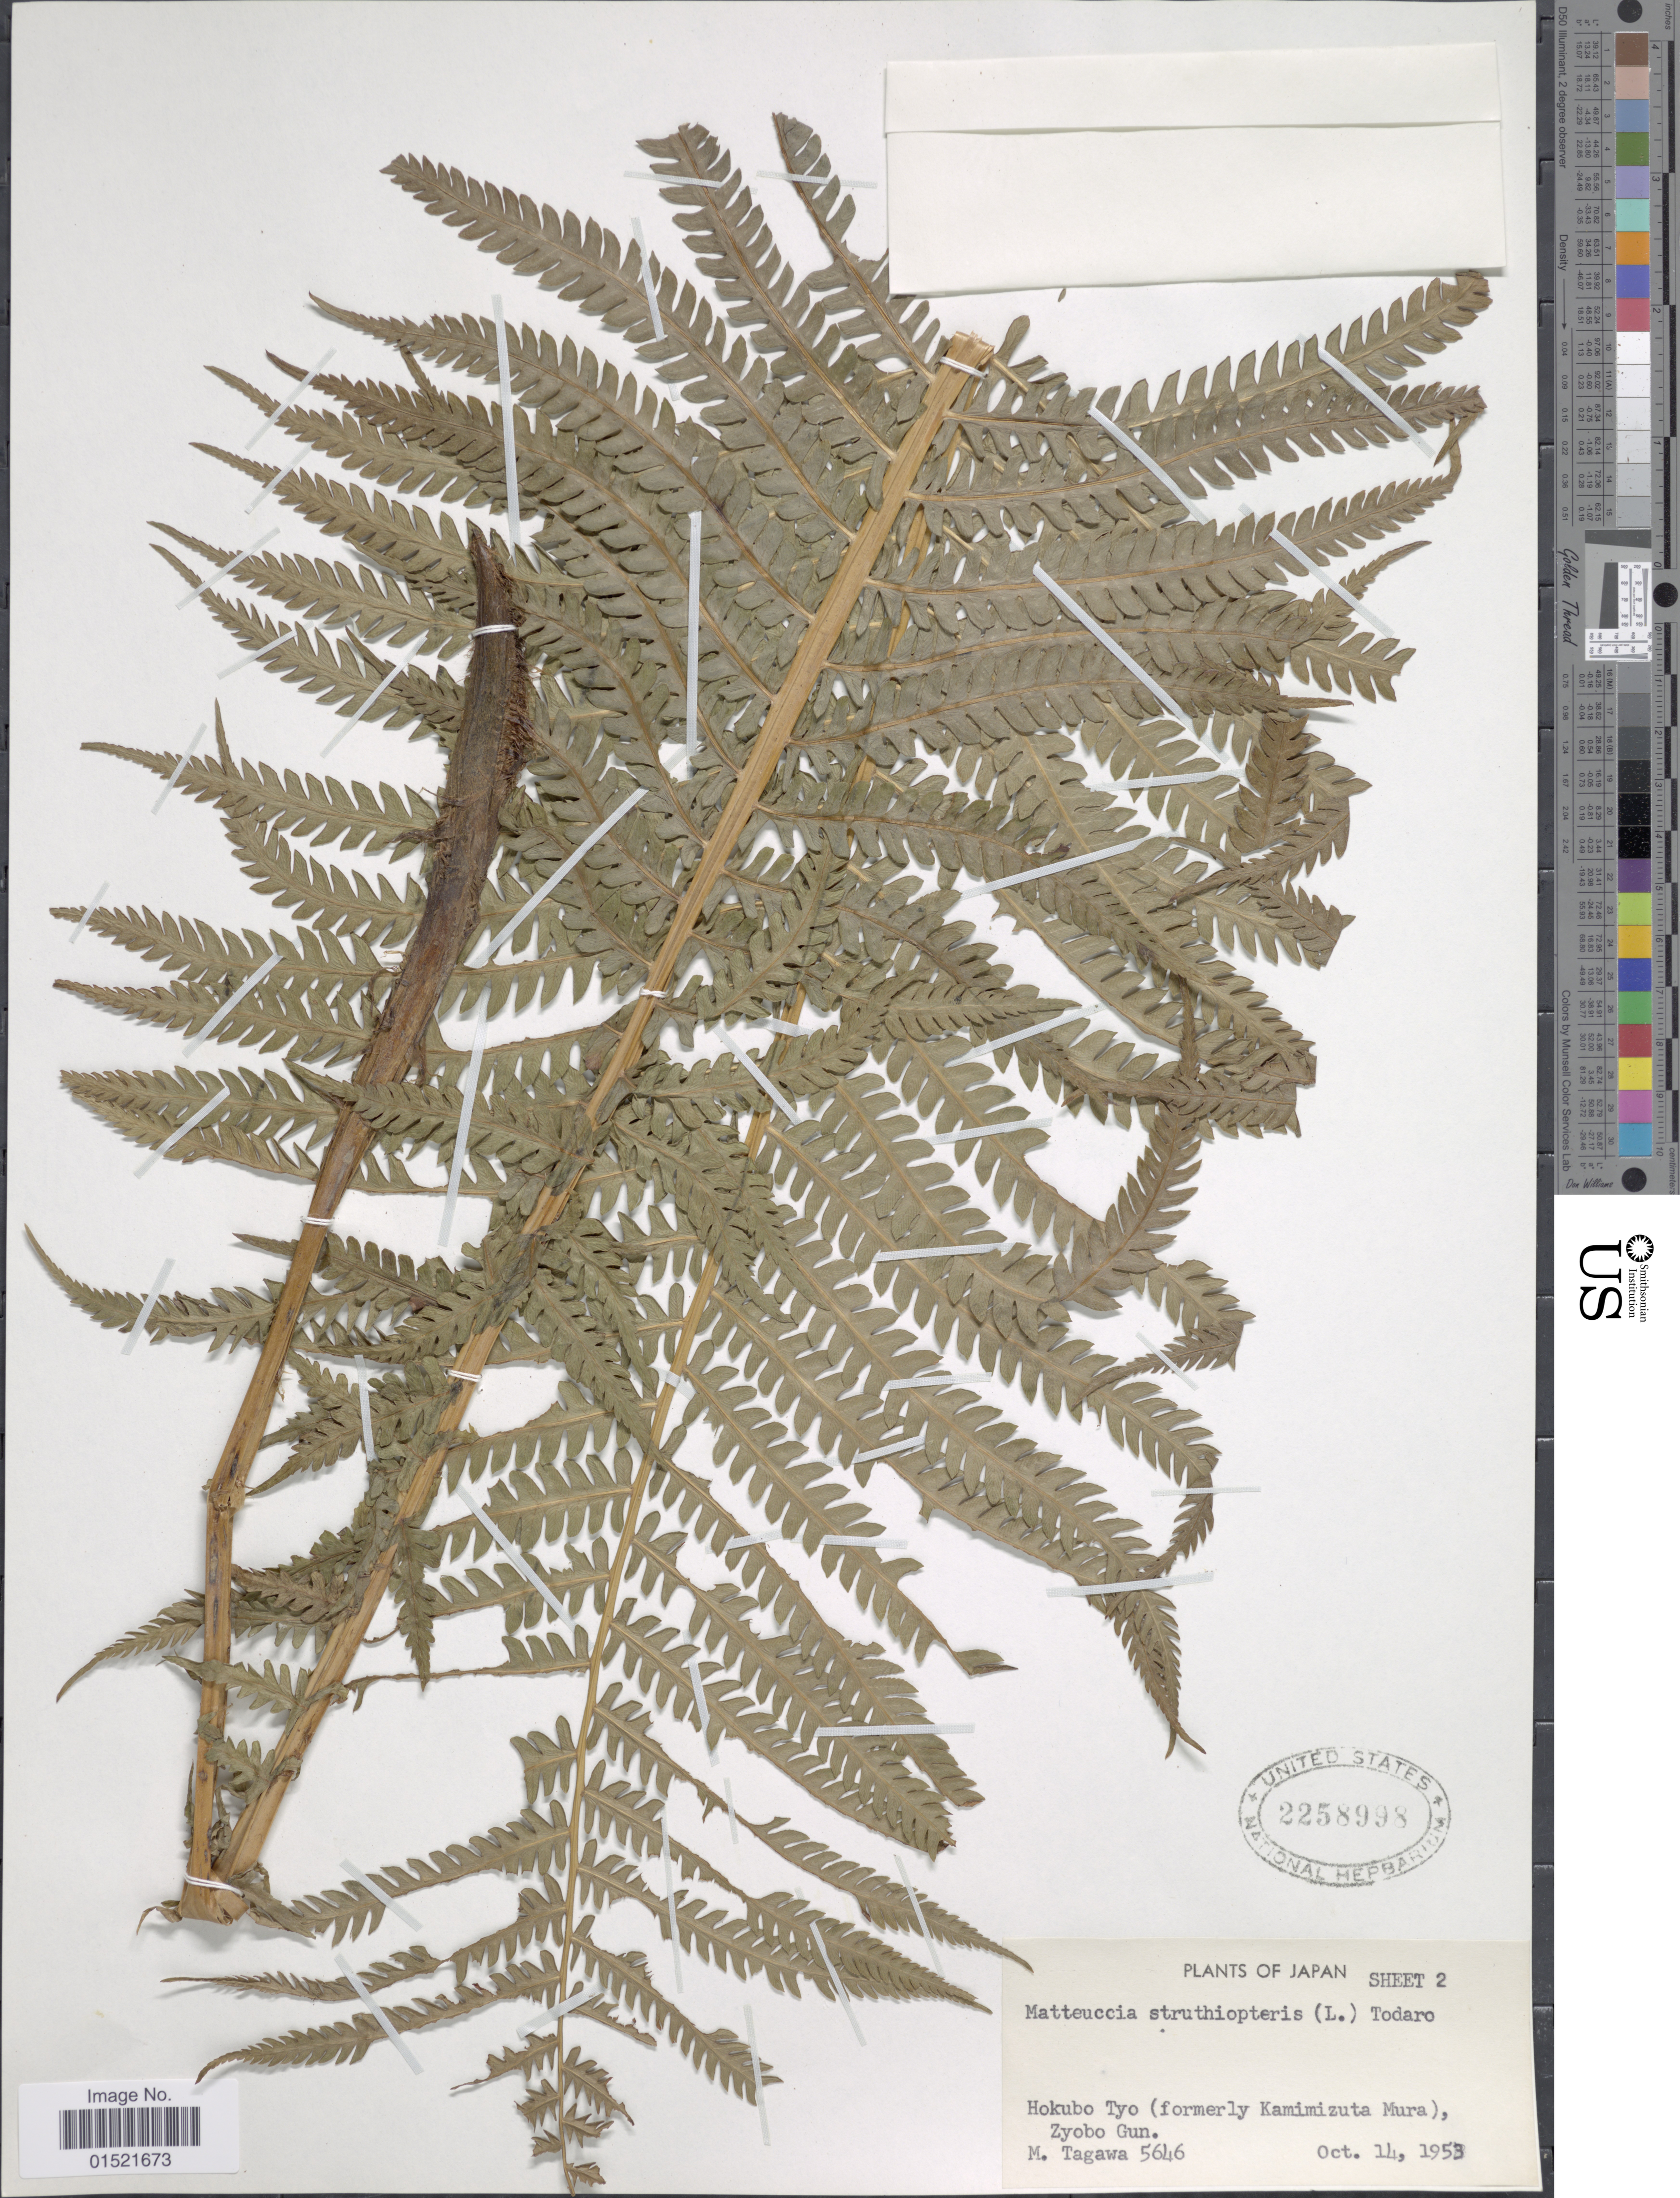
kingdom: Plantae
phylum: Tracheophyta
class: Polypodiopsida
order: Polypodiales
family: Onocleaceae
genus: Matteuccia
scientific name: Matteuccia struthiopteris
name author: (L.) Tod.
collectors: M. Tagawa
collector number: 5646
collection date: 1953-10-14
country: Japan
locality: Hokubo Tyo (formerly Kamimizuta Mura), Zyobo Gun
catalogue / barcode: US 2258998